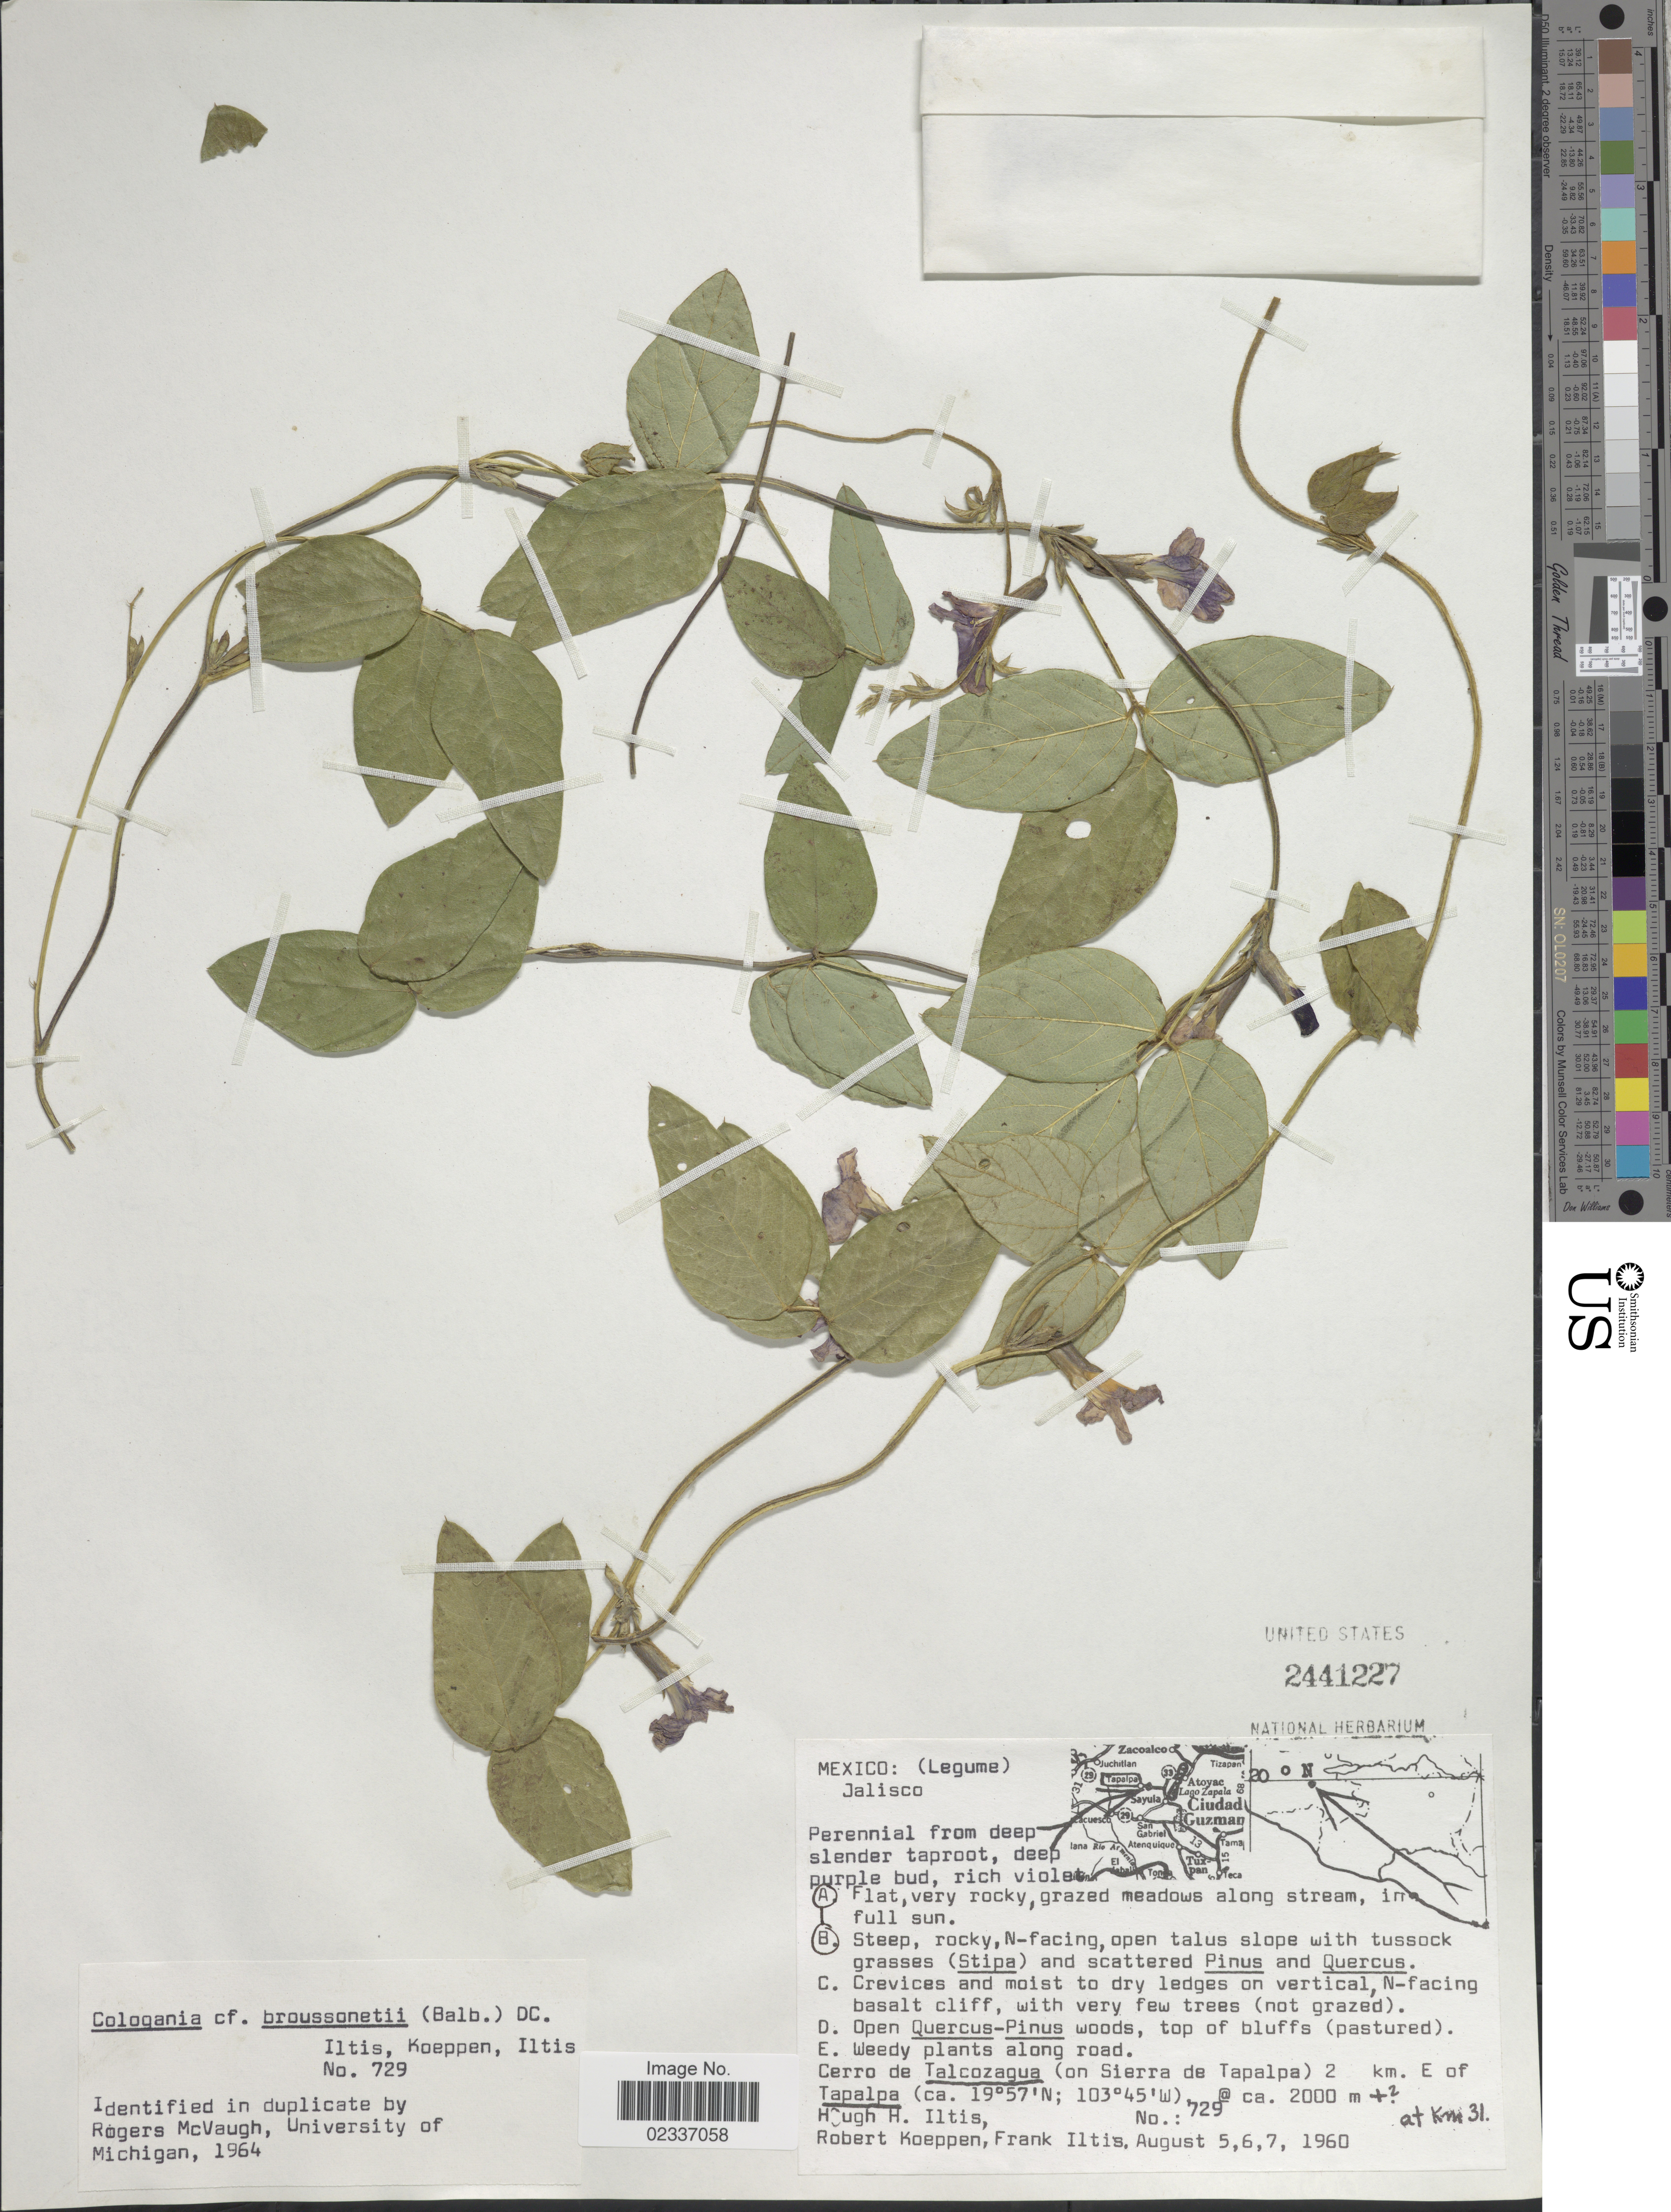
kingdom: Plantae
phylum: Tracheophyta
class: Magnoliopsida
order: Fabales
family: Fabaceae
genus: Cologania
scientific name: Cologania broussonetii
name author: (Balb.) DC.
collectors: H. H. Iltis, R. C. Koeppen & F. S. Iltis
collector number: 729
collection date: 1960-08-05/1960-08-07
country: Mexico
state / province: Jalisco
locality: Cerro de Talcozagua (on Sierra de tapalpa) 2 km E of Tapalpa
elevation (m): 2000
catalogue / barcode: US 2441227